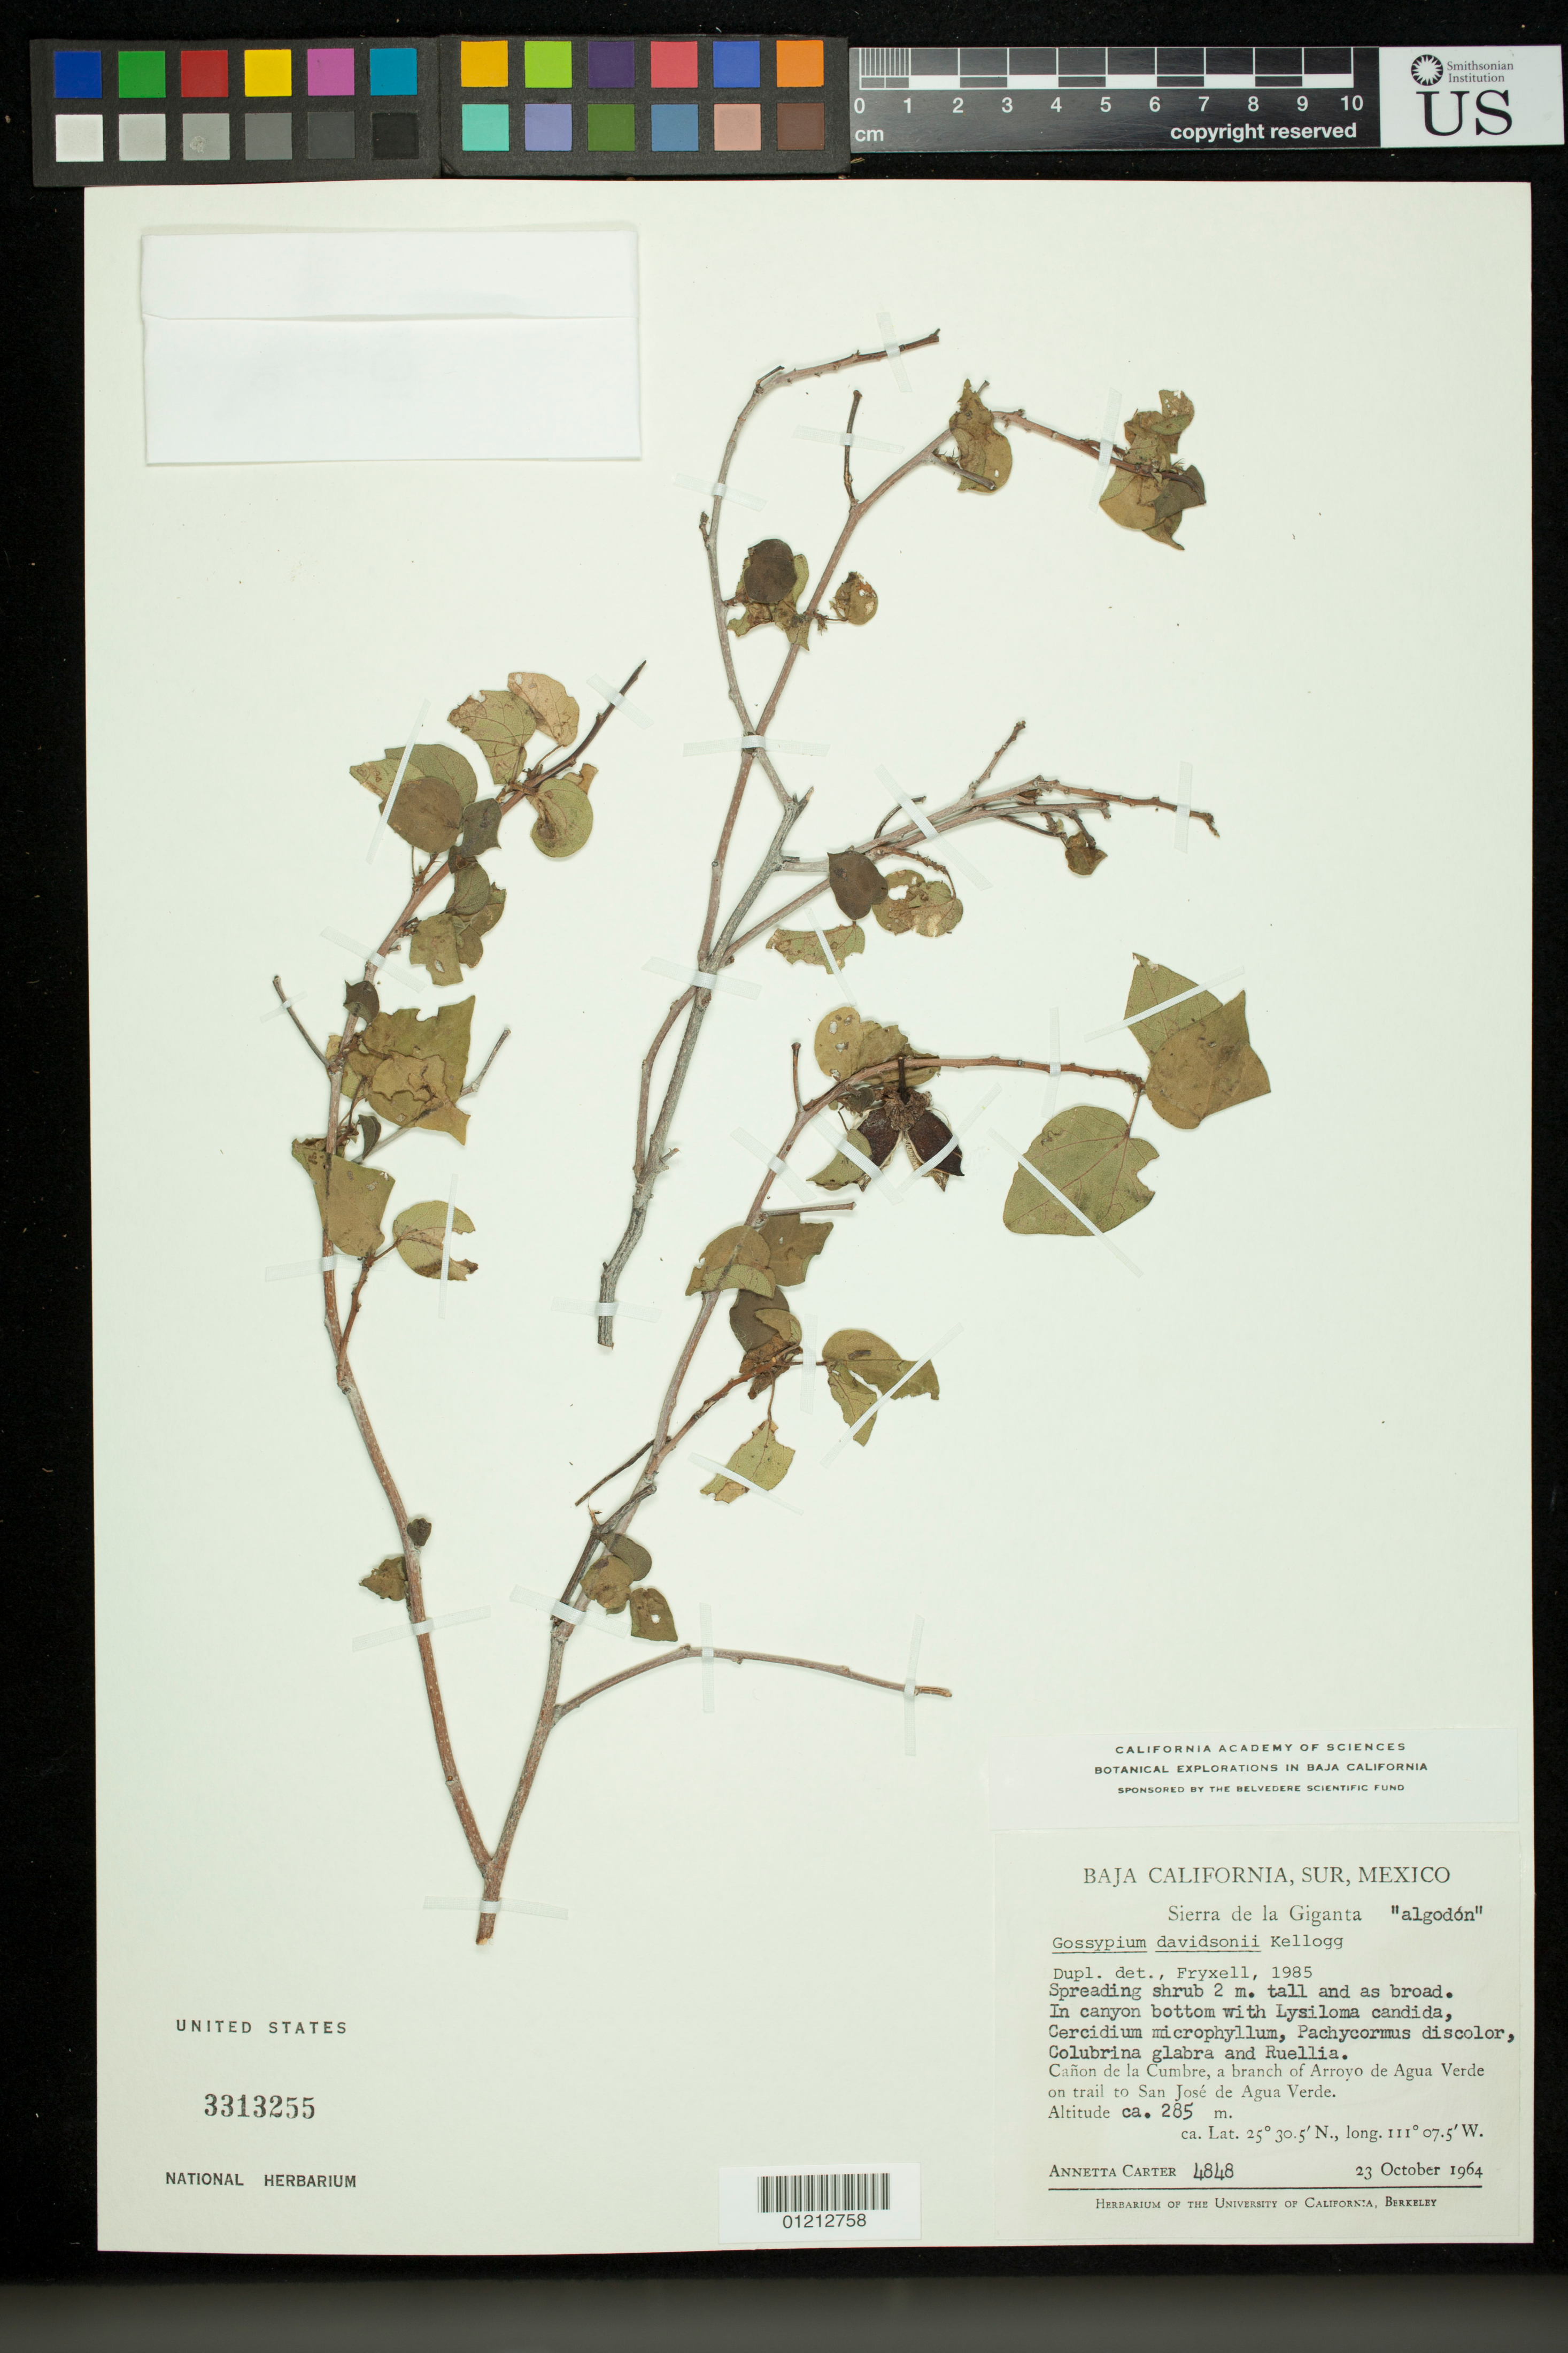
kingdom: Plantae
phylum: Tracheophyta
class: Magnoliopsida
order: Malvales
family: Malvaceae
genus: Gossypium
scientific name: Gossypium davidsonii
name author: Kellogg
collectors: A. Carter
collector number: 4848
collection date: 1964-10-23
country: Mexico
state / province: Baja California Sur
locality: Canon de la Cumbre, a branch of Arroyo de Agua Verde on trail to San Jose de Agua Verde.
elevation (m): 285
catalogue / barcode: US 3313255